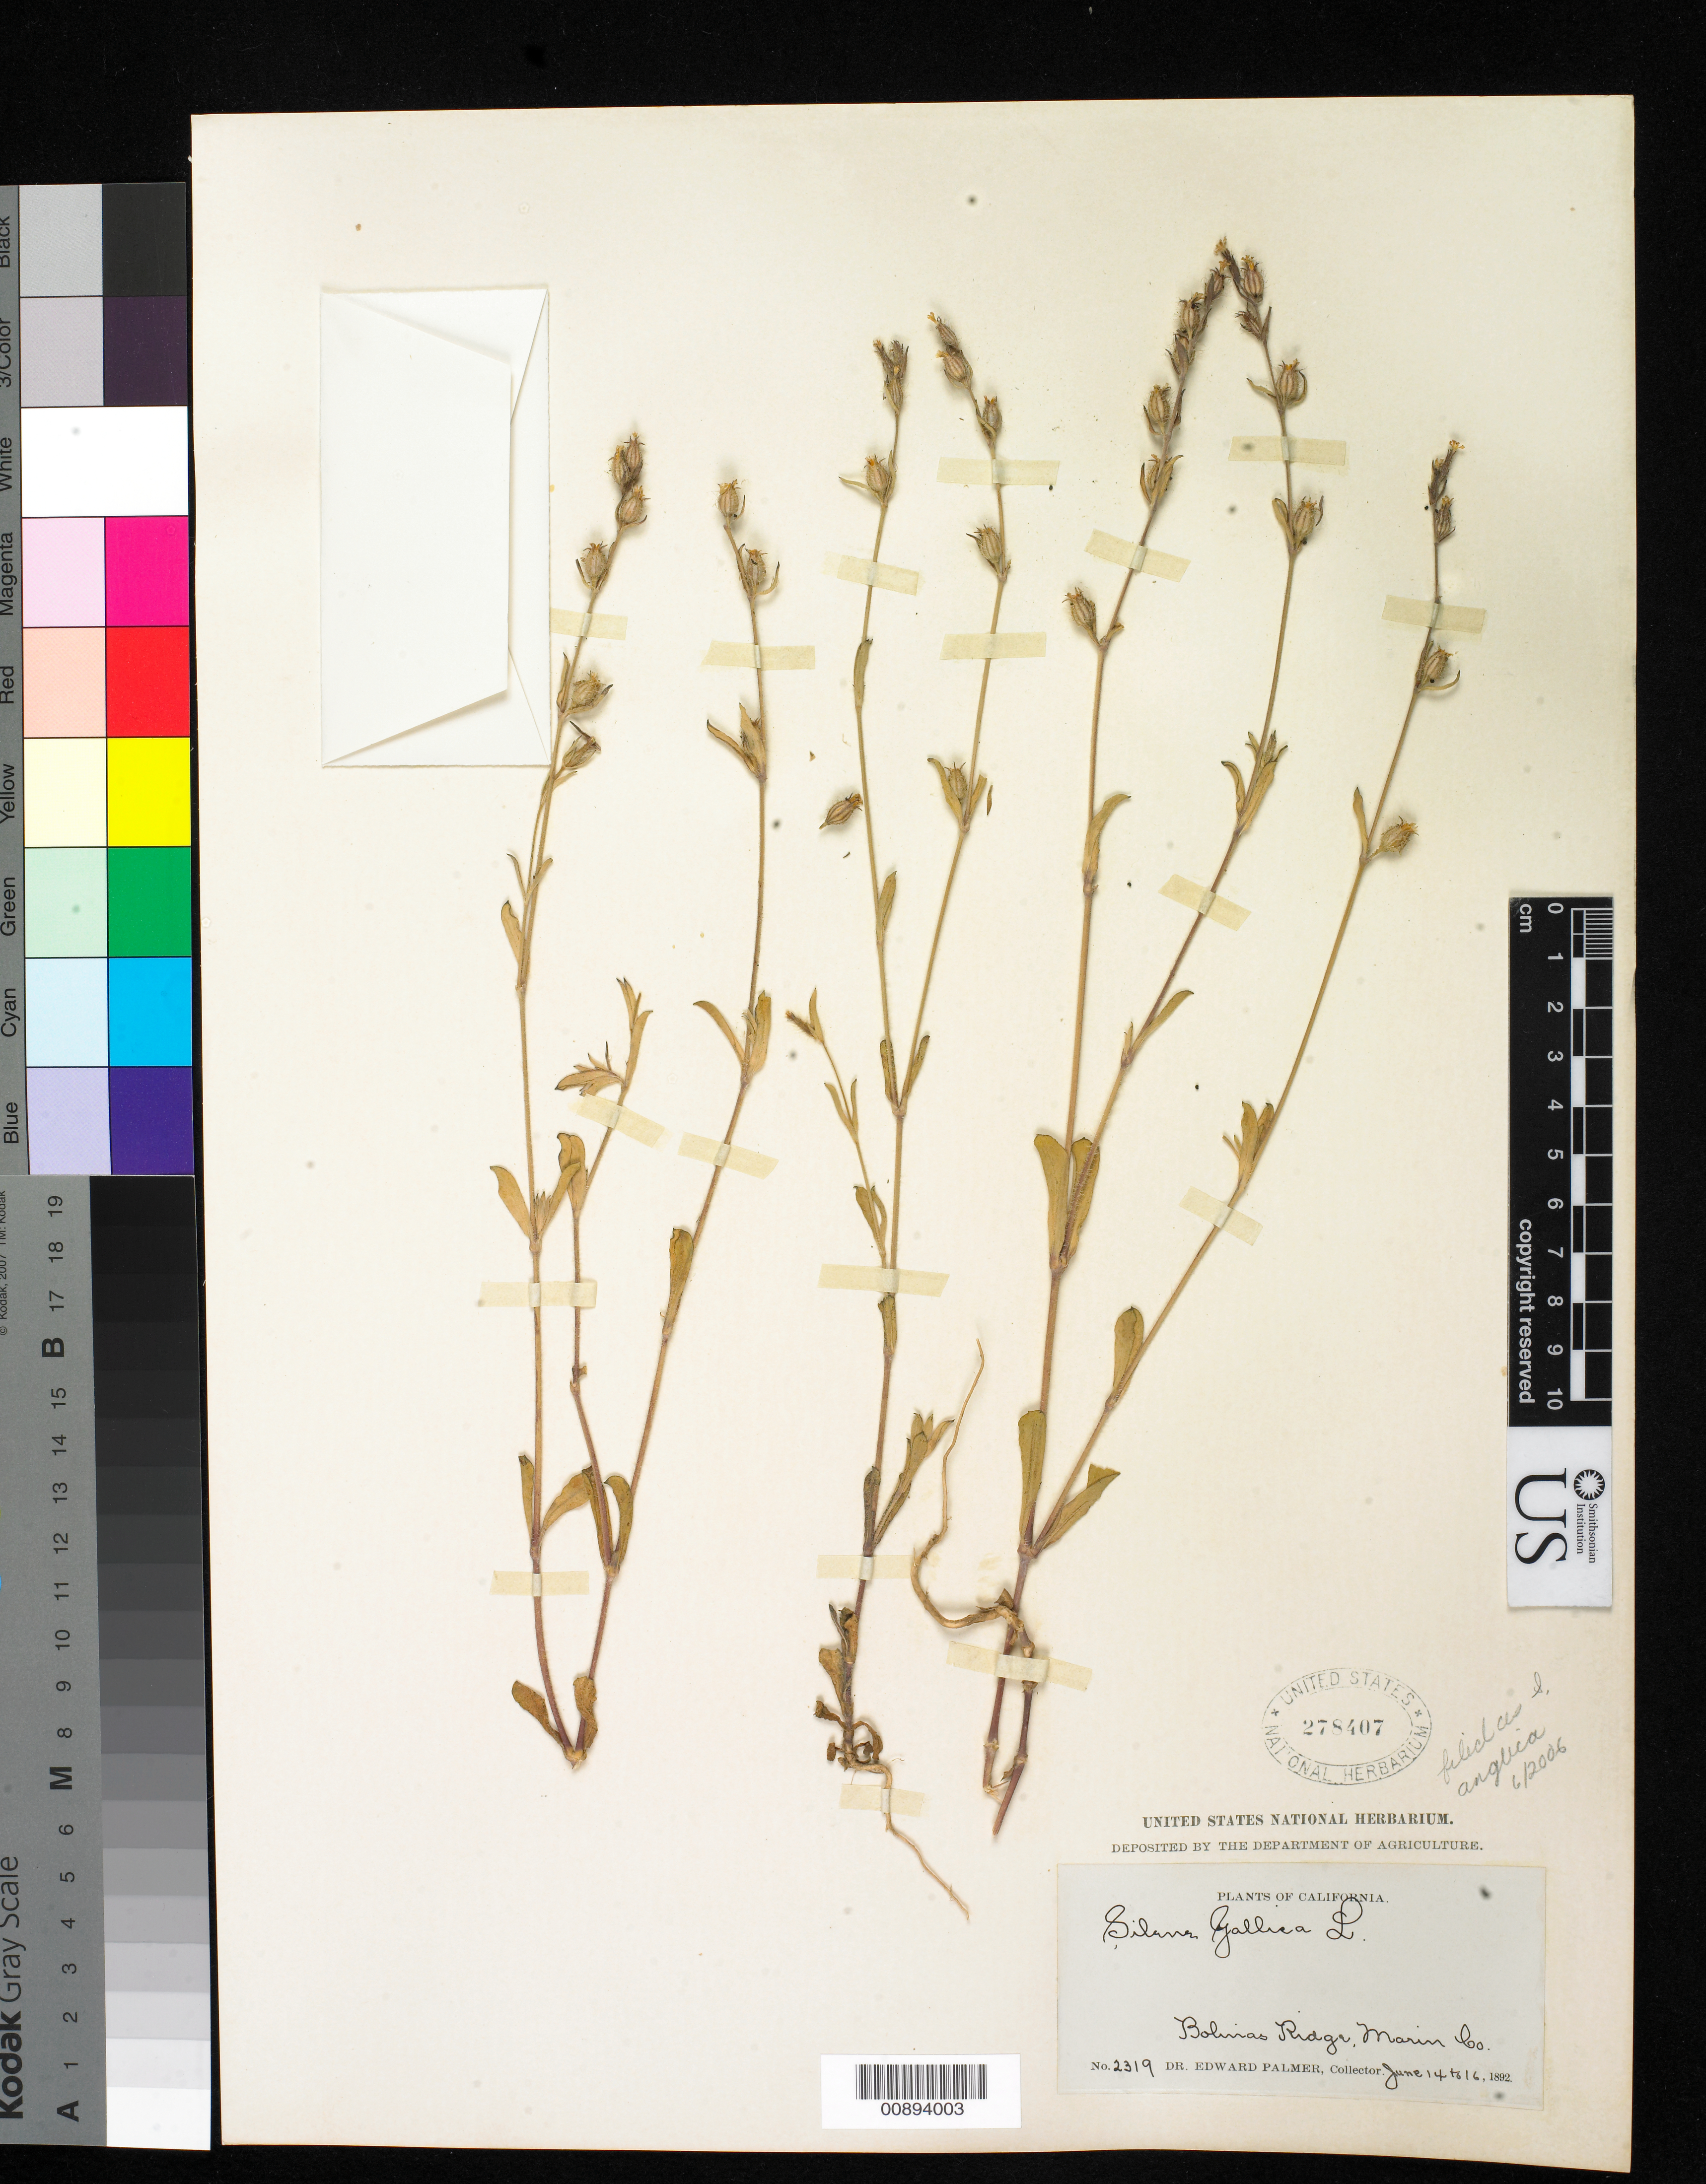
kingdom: Plantae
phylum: Tracheophyta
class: Magnoliopsida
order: Caryophyllales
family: Caryophyllaceae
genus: Silene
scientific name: Silene anglica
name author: L.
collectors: E. Palmer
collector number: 2319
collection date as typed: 14 Jun 1892 to 16 Jun 1892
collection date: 1892-06-14/1892-06-16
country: United States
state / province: California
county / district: Marin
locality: Bolinas Ridge, Marin County, California.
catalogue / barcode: US 278407